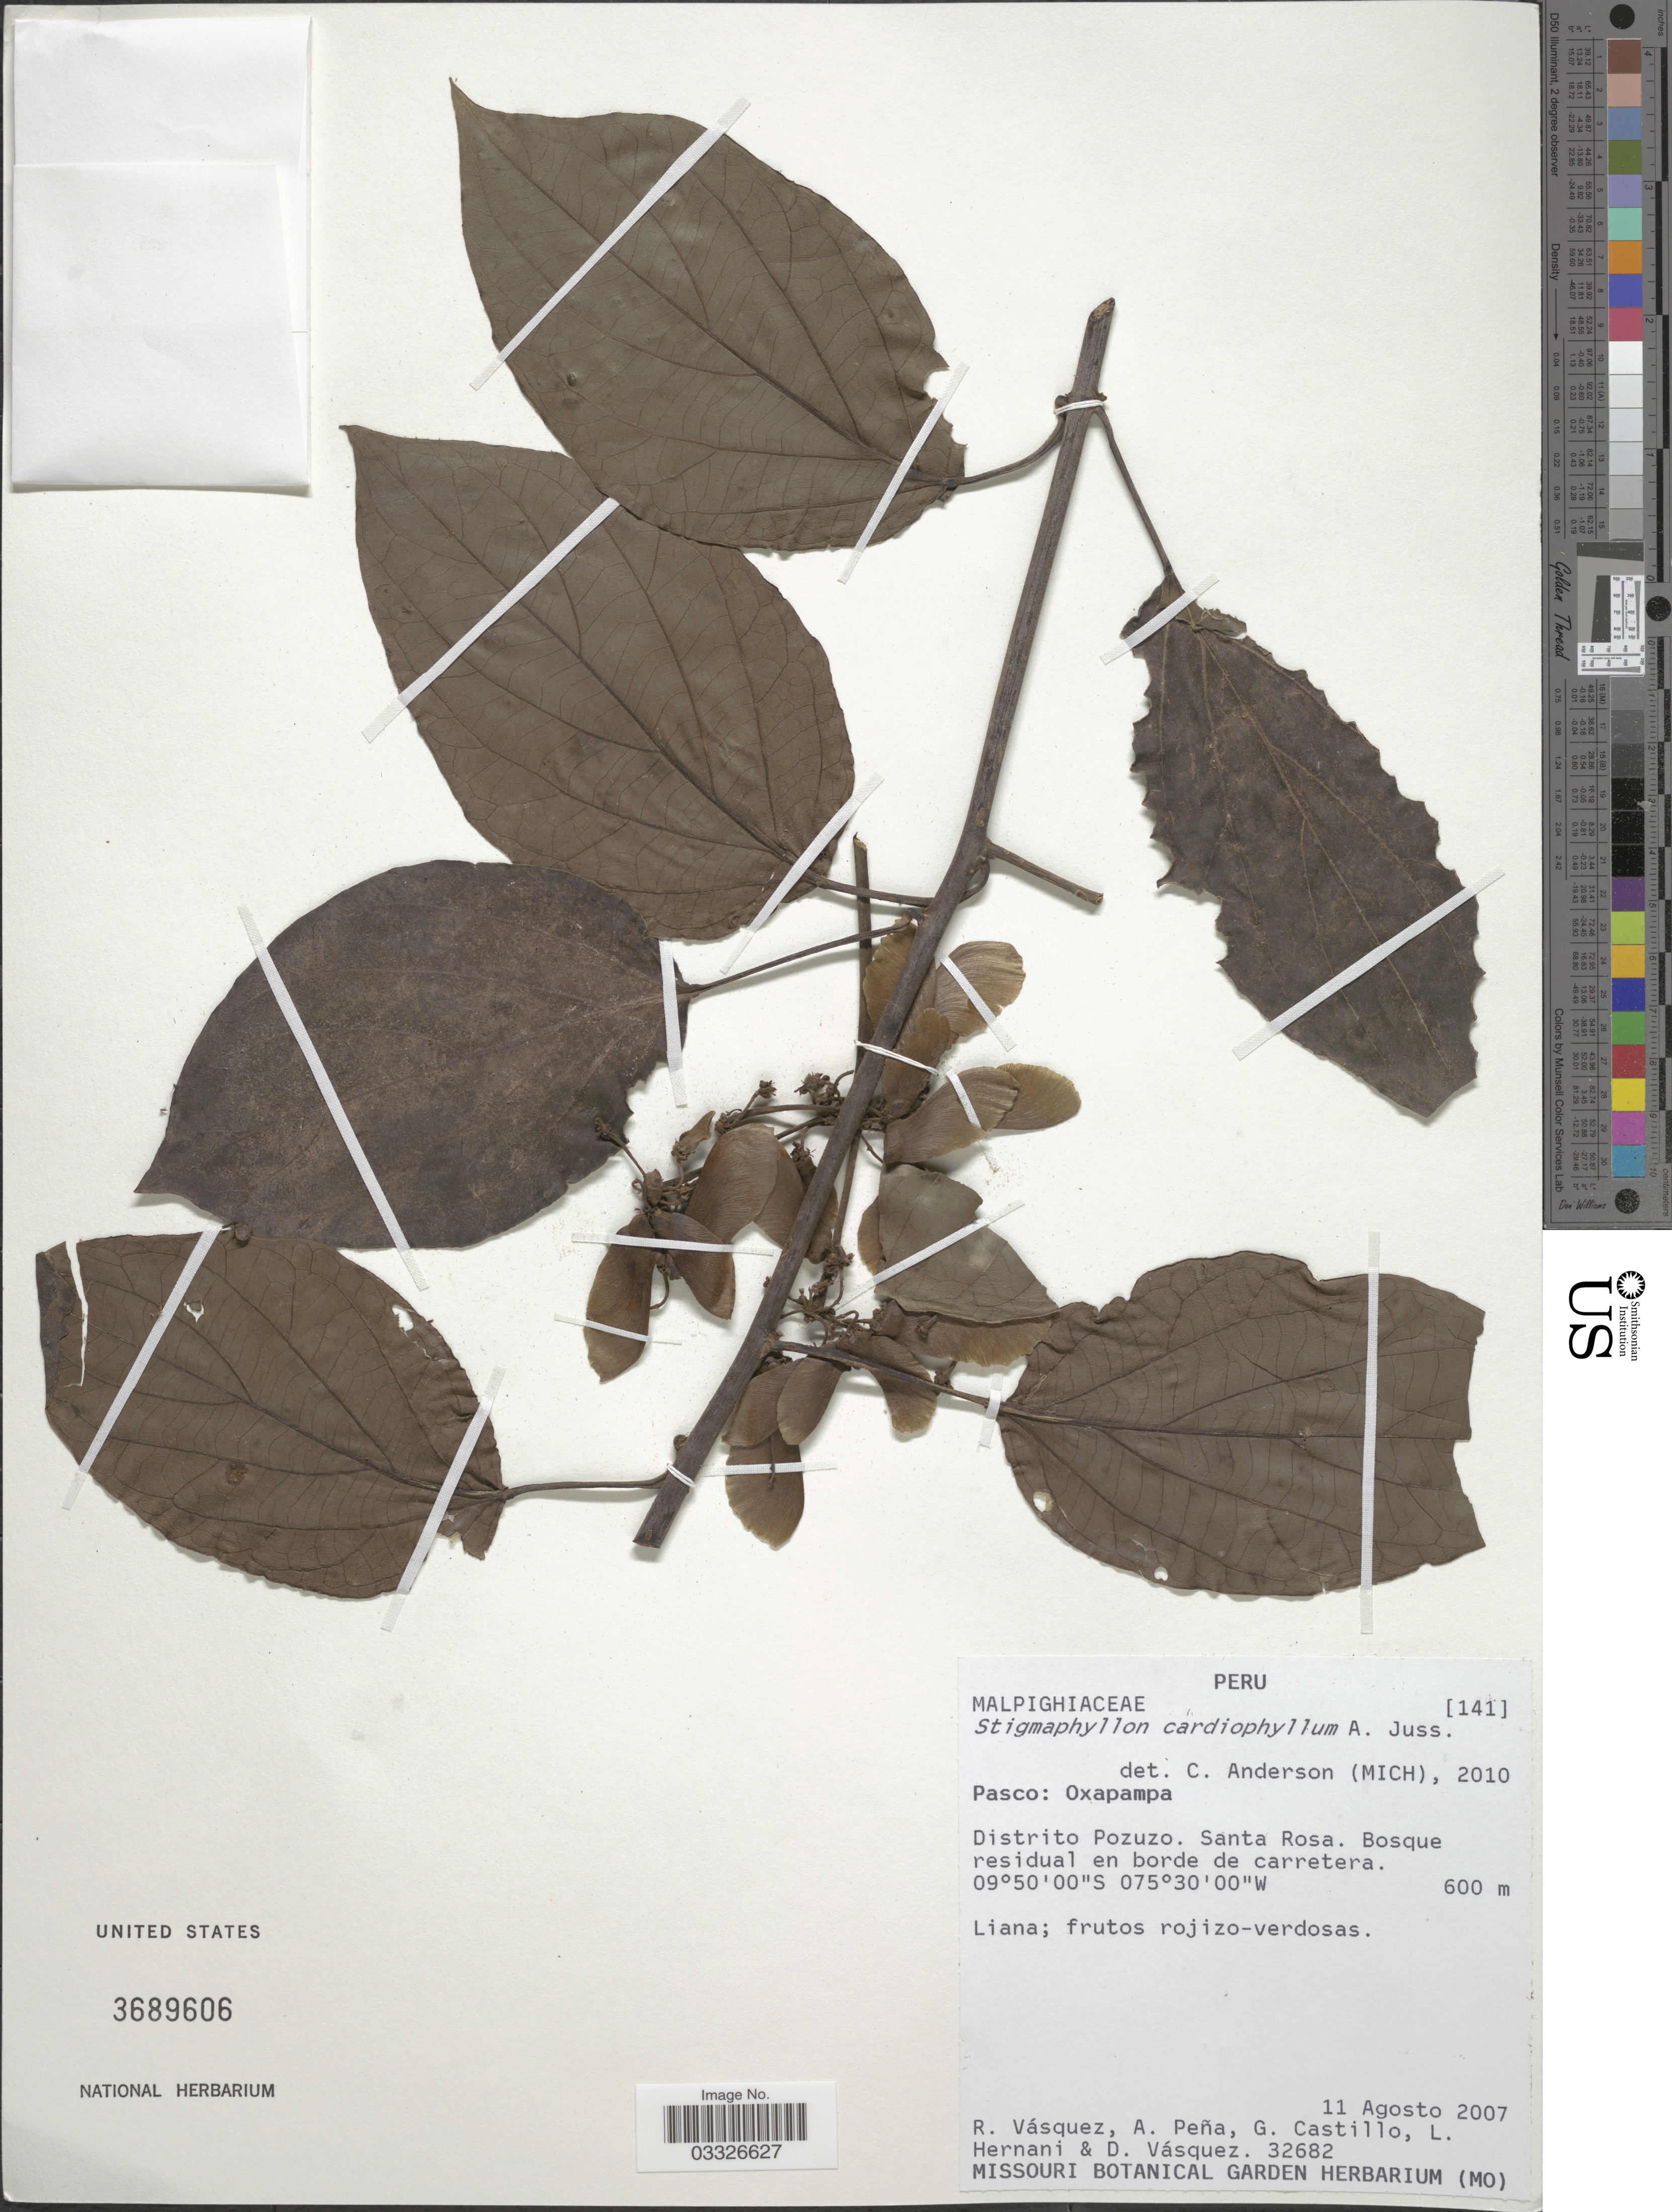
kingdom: Plantae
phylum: Tracheophyta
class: Magnoliopsida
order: Malpighiales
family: Malpighiaceae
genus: Stigmaphyllon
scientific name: Stigmaphyllon cardiophyllum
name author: A. Juss.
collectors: R. Vásquez, A. Peña, G. Castillo, L. Hernani & D. Vasquez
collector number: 32682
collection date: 2007-08-11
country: Peru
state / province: Pasco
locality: Oxapampa. Distrito Pozuzo. Santa Rosa. Bosque residual en borde de carretera.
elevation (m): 600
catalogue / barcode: US 3689606